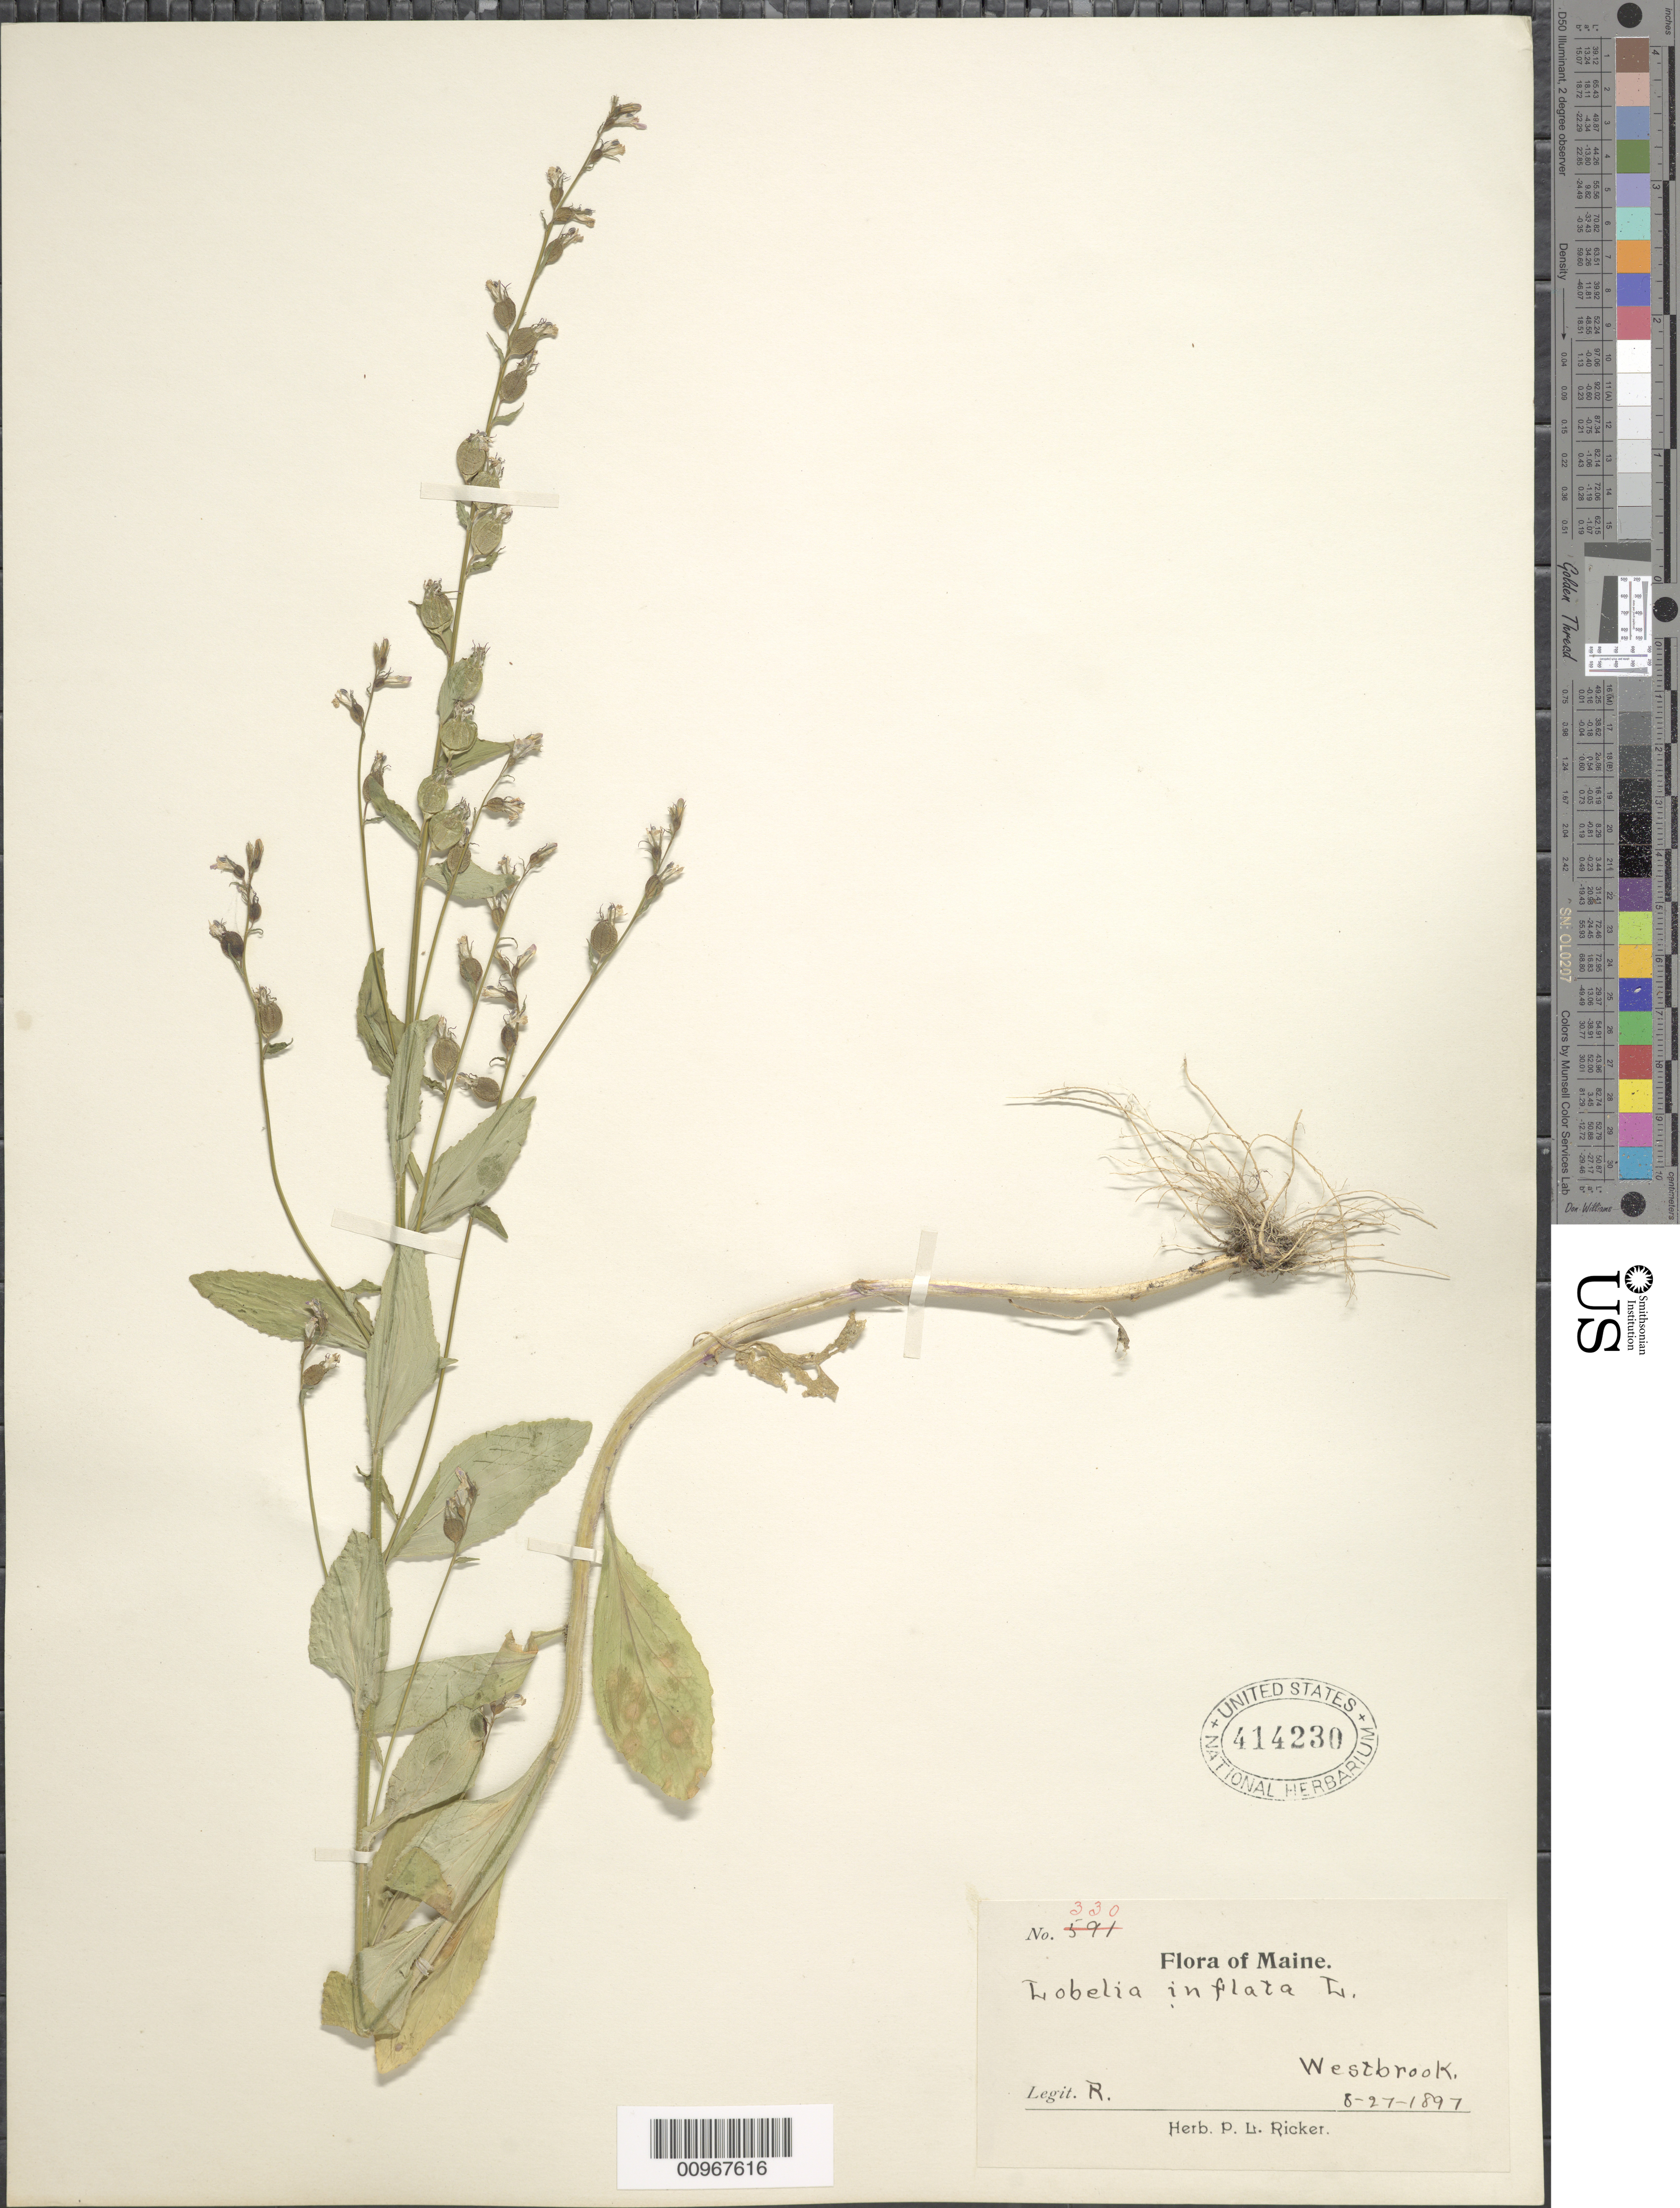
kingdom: Plantae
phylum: Tracheophyta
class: Magnoliopsida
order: Asterales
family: Campanulaceae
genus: Lobelia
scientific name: Lobelia inflata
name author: L.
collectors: P. Ricker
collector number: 330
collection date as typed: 27 Aug 1897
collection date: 1897-08-27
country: United States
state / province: Maine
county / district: Cumberland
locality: Westbrook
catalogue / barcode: US 414230